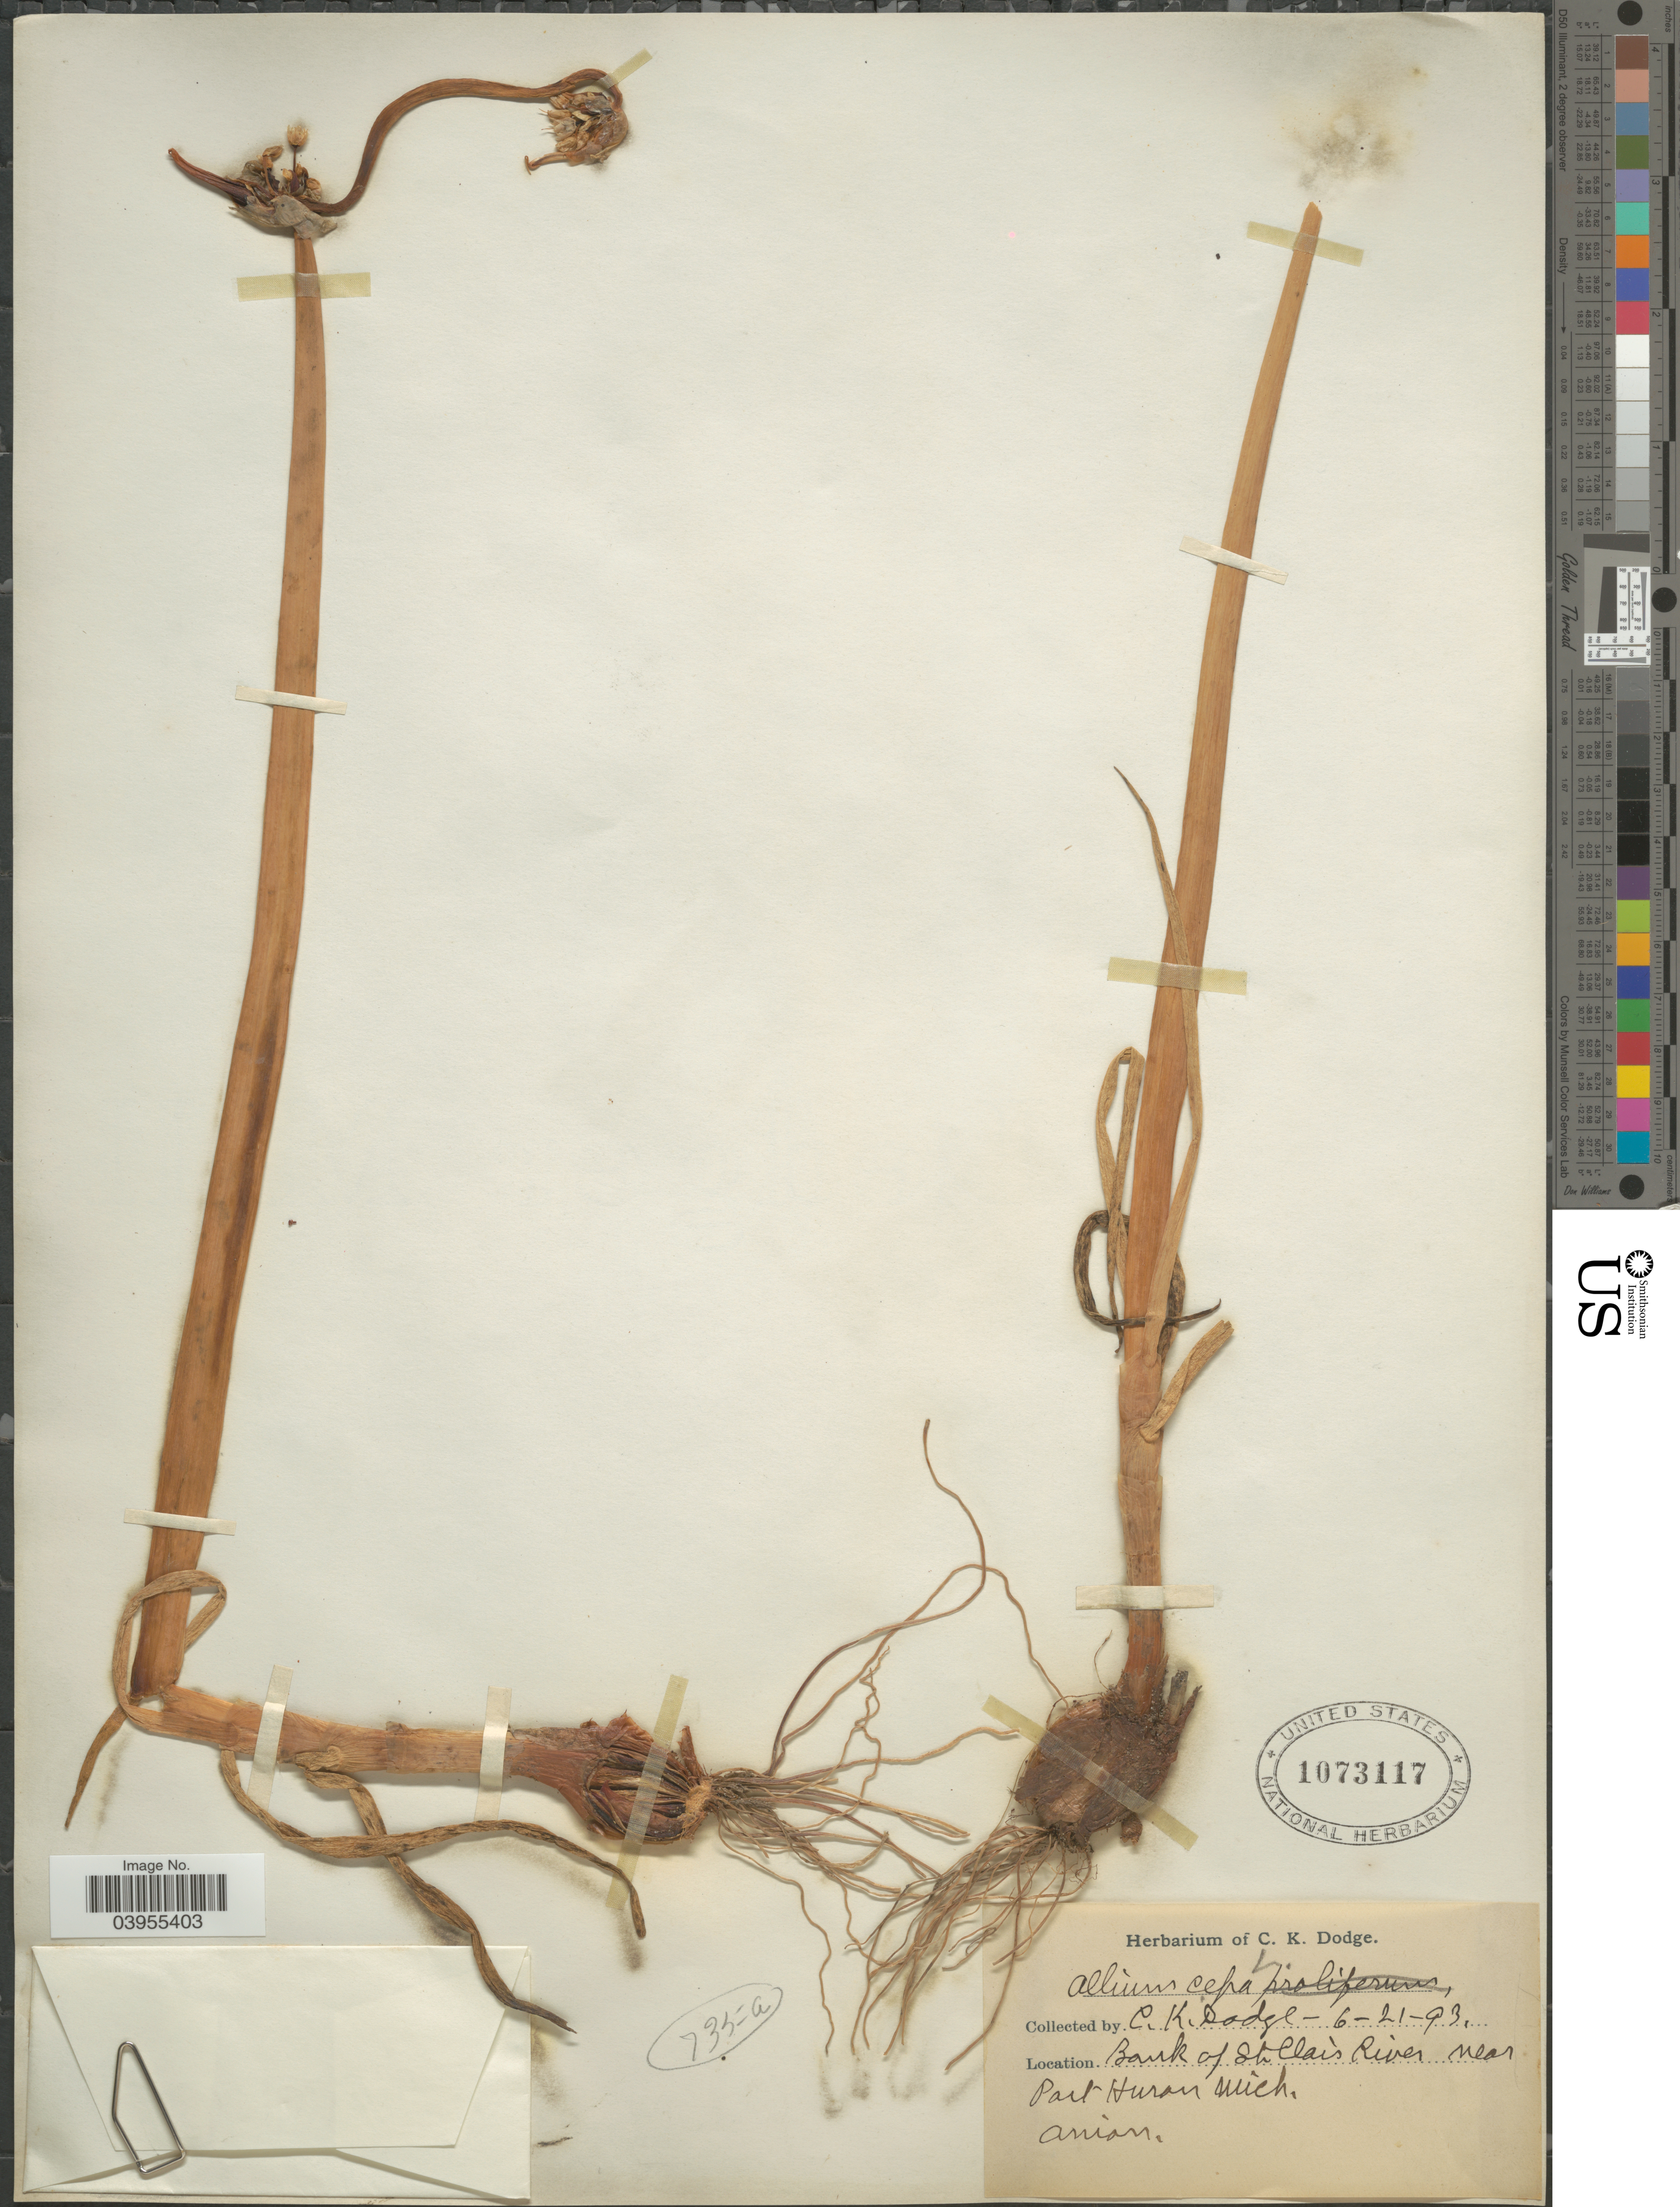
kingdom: Plantae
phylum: Tracheophyta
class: Liliopsida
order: Asparagales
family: Amaryllidaceae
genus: Allium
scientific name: Allium cepa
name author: L.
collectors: C. Dodge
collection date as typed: Transcribed d/m/y: 21/6/93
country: United States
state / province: Michigan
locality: Bank of St. Clair River near Port Huron.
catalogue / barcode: US 1073117